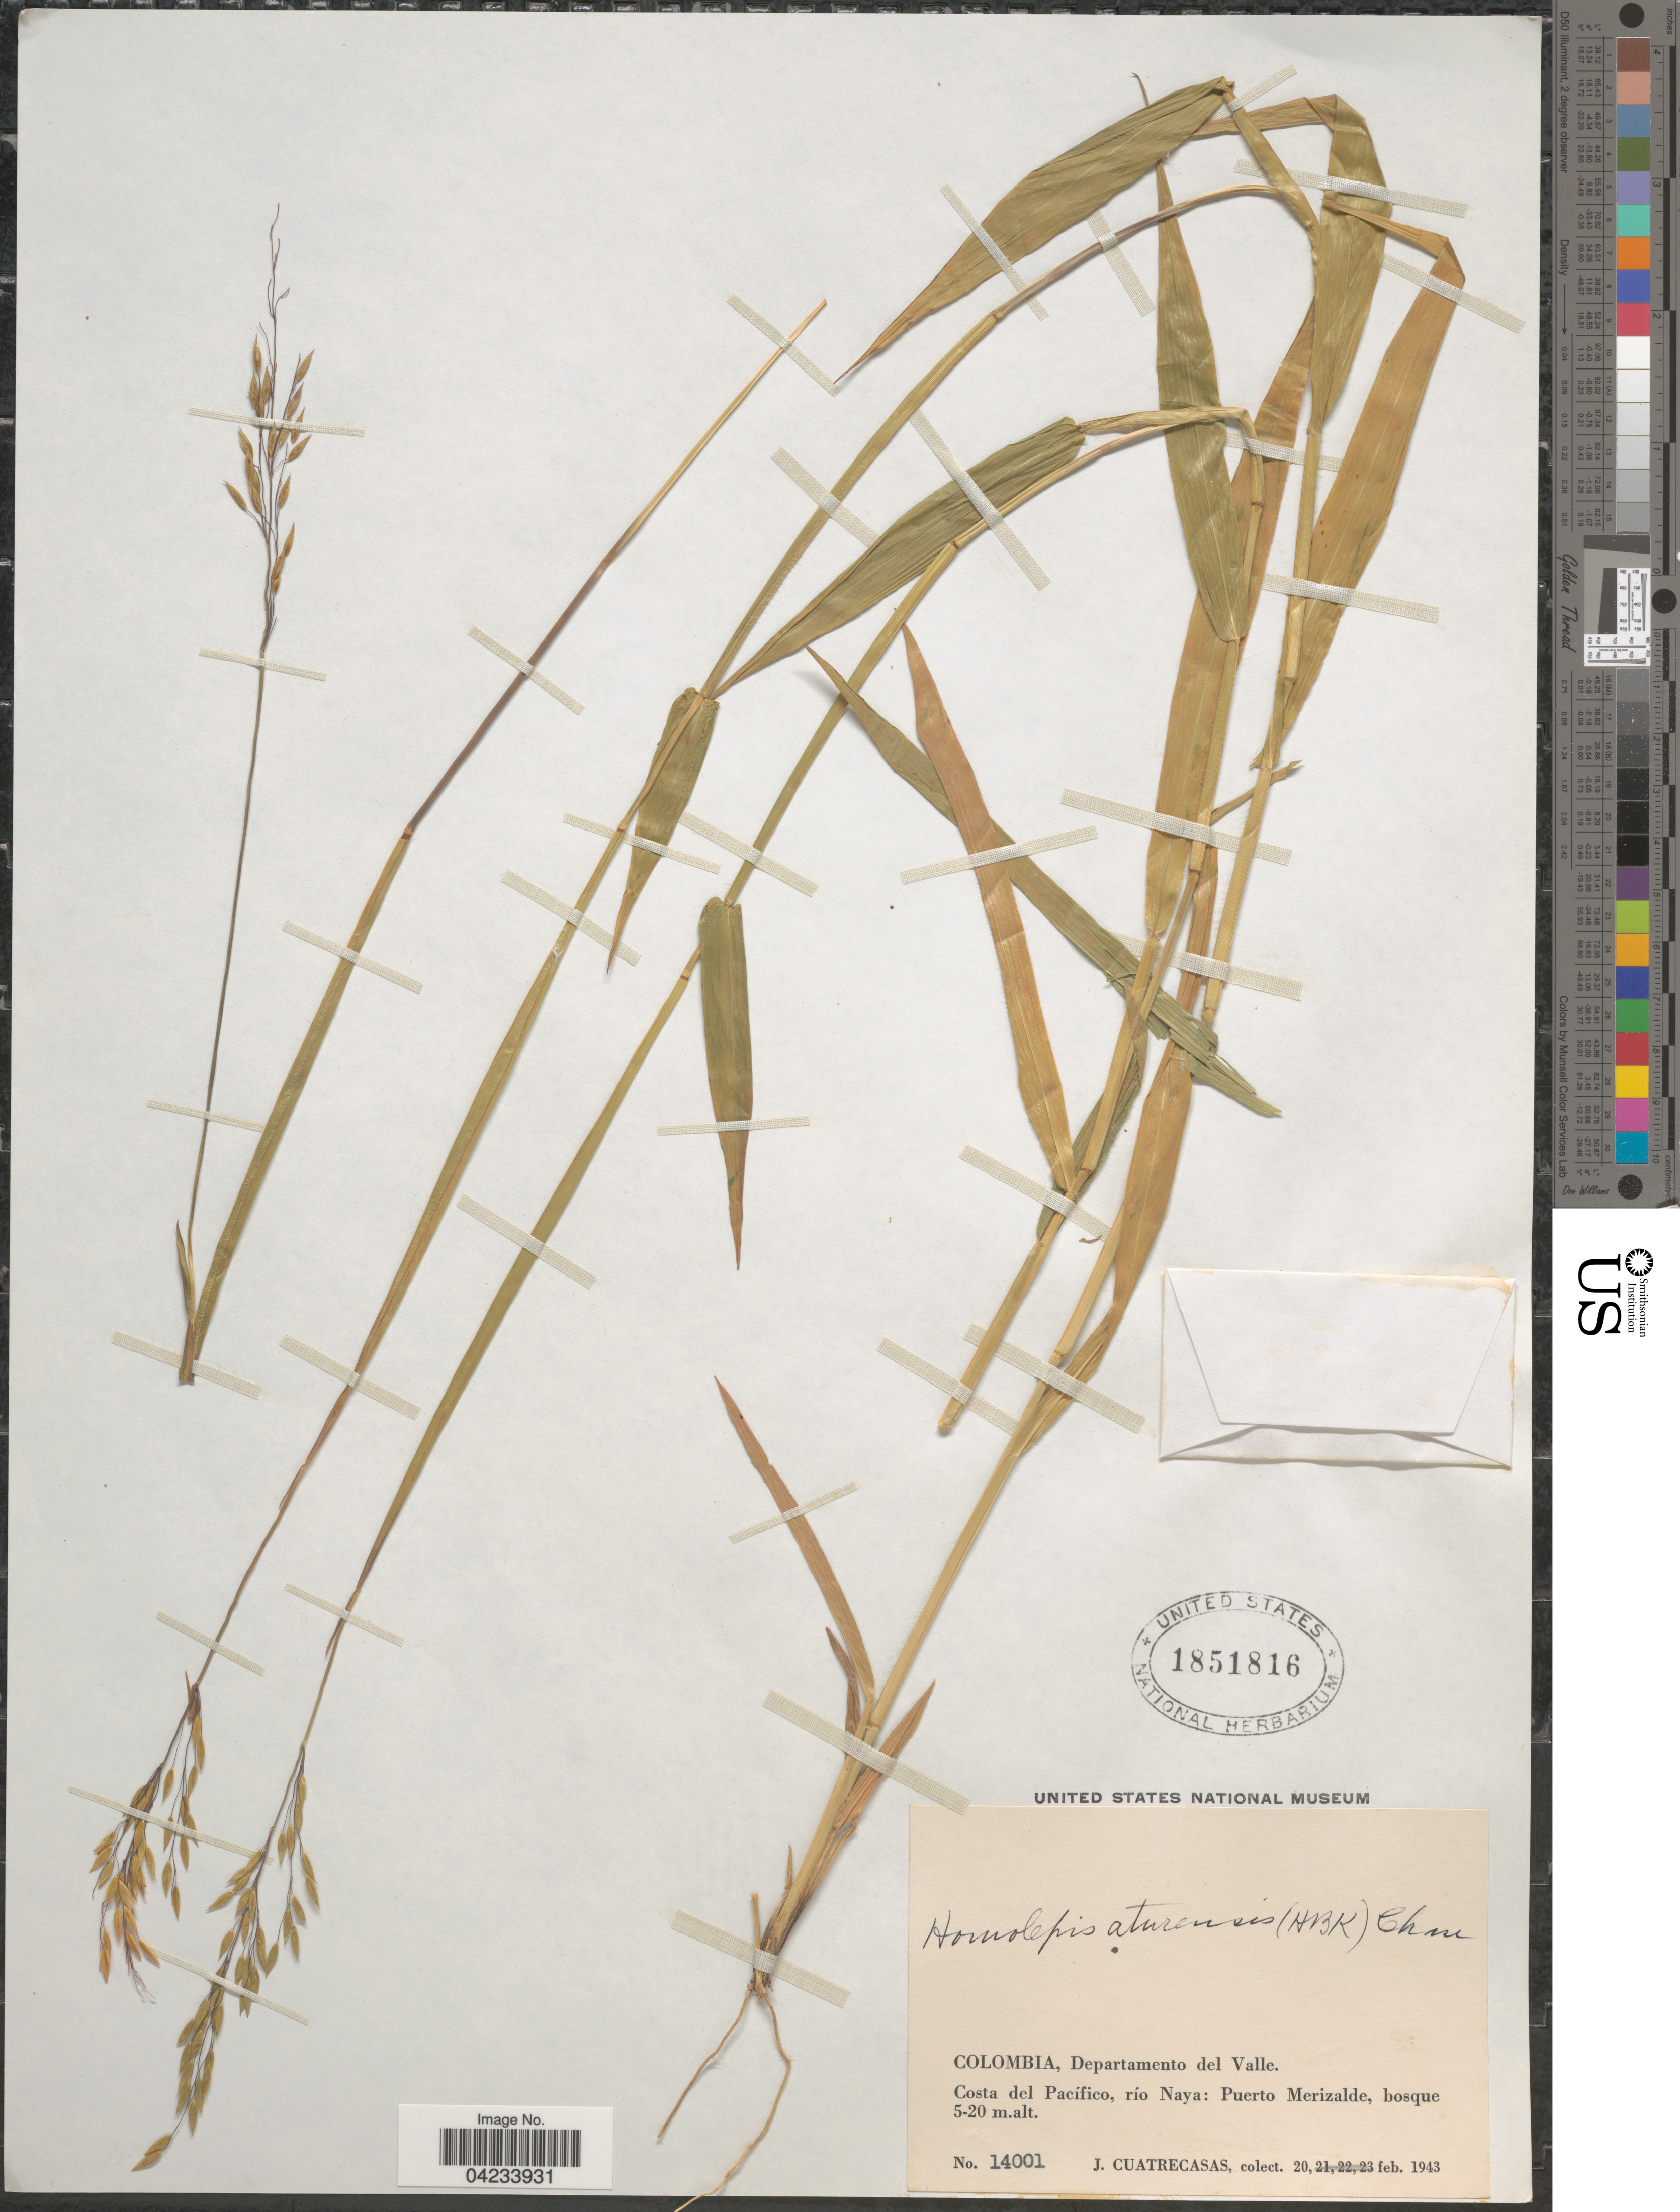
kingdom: Plantae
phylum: Tracheophyta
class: Liliopsida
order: Poales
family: Poaceae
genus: Homolepis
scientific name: Homolepis aturensis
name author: (Kunth) Chase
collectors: J. Cuatrecasas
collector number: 14001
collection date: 1943-02-20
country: Colombia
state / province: Valle del Cauca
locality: Departamento del Valle. Costa del Pacífico, río Naya: Puerto Merizalde, bosque.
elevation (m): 5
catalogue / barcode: US 1851816